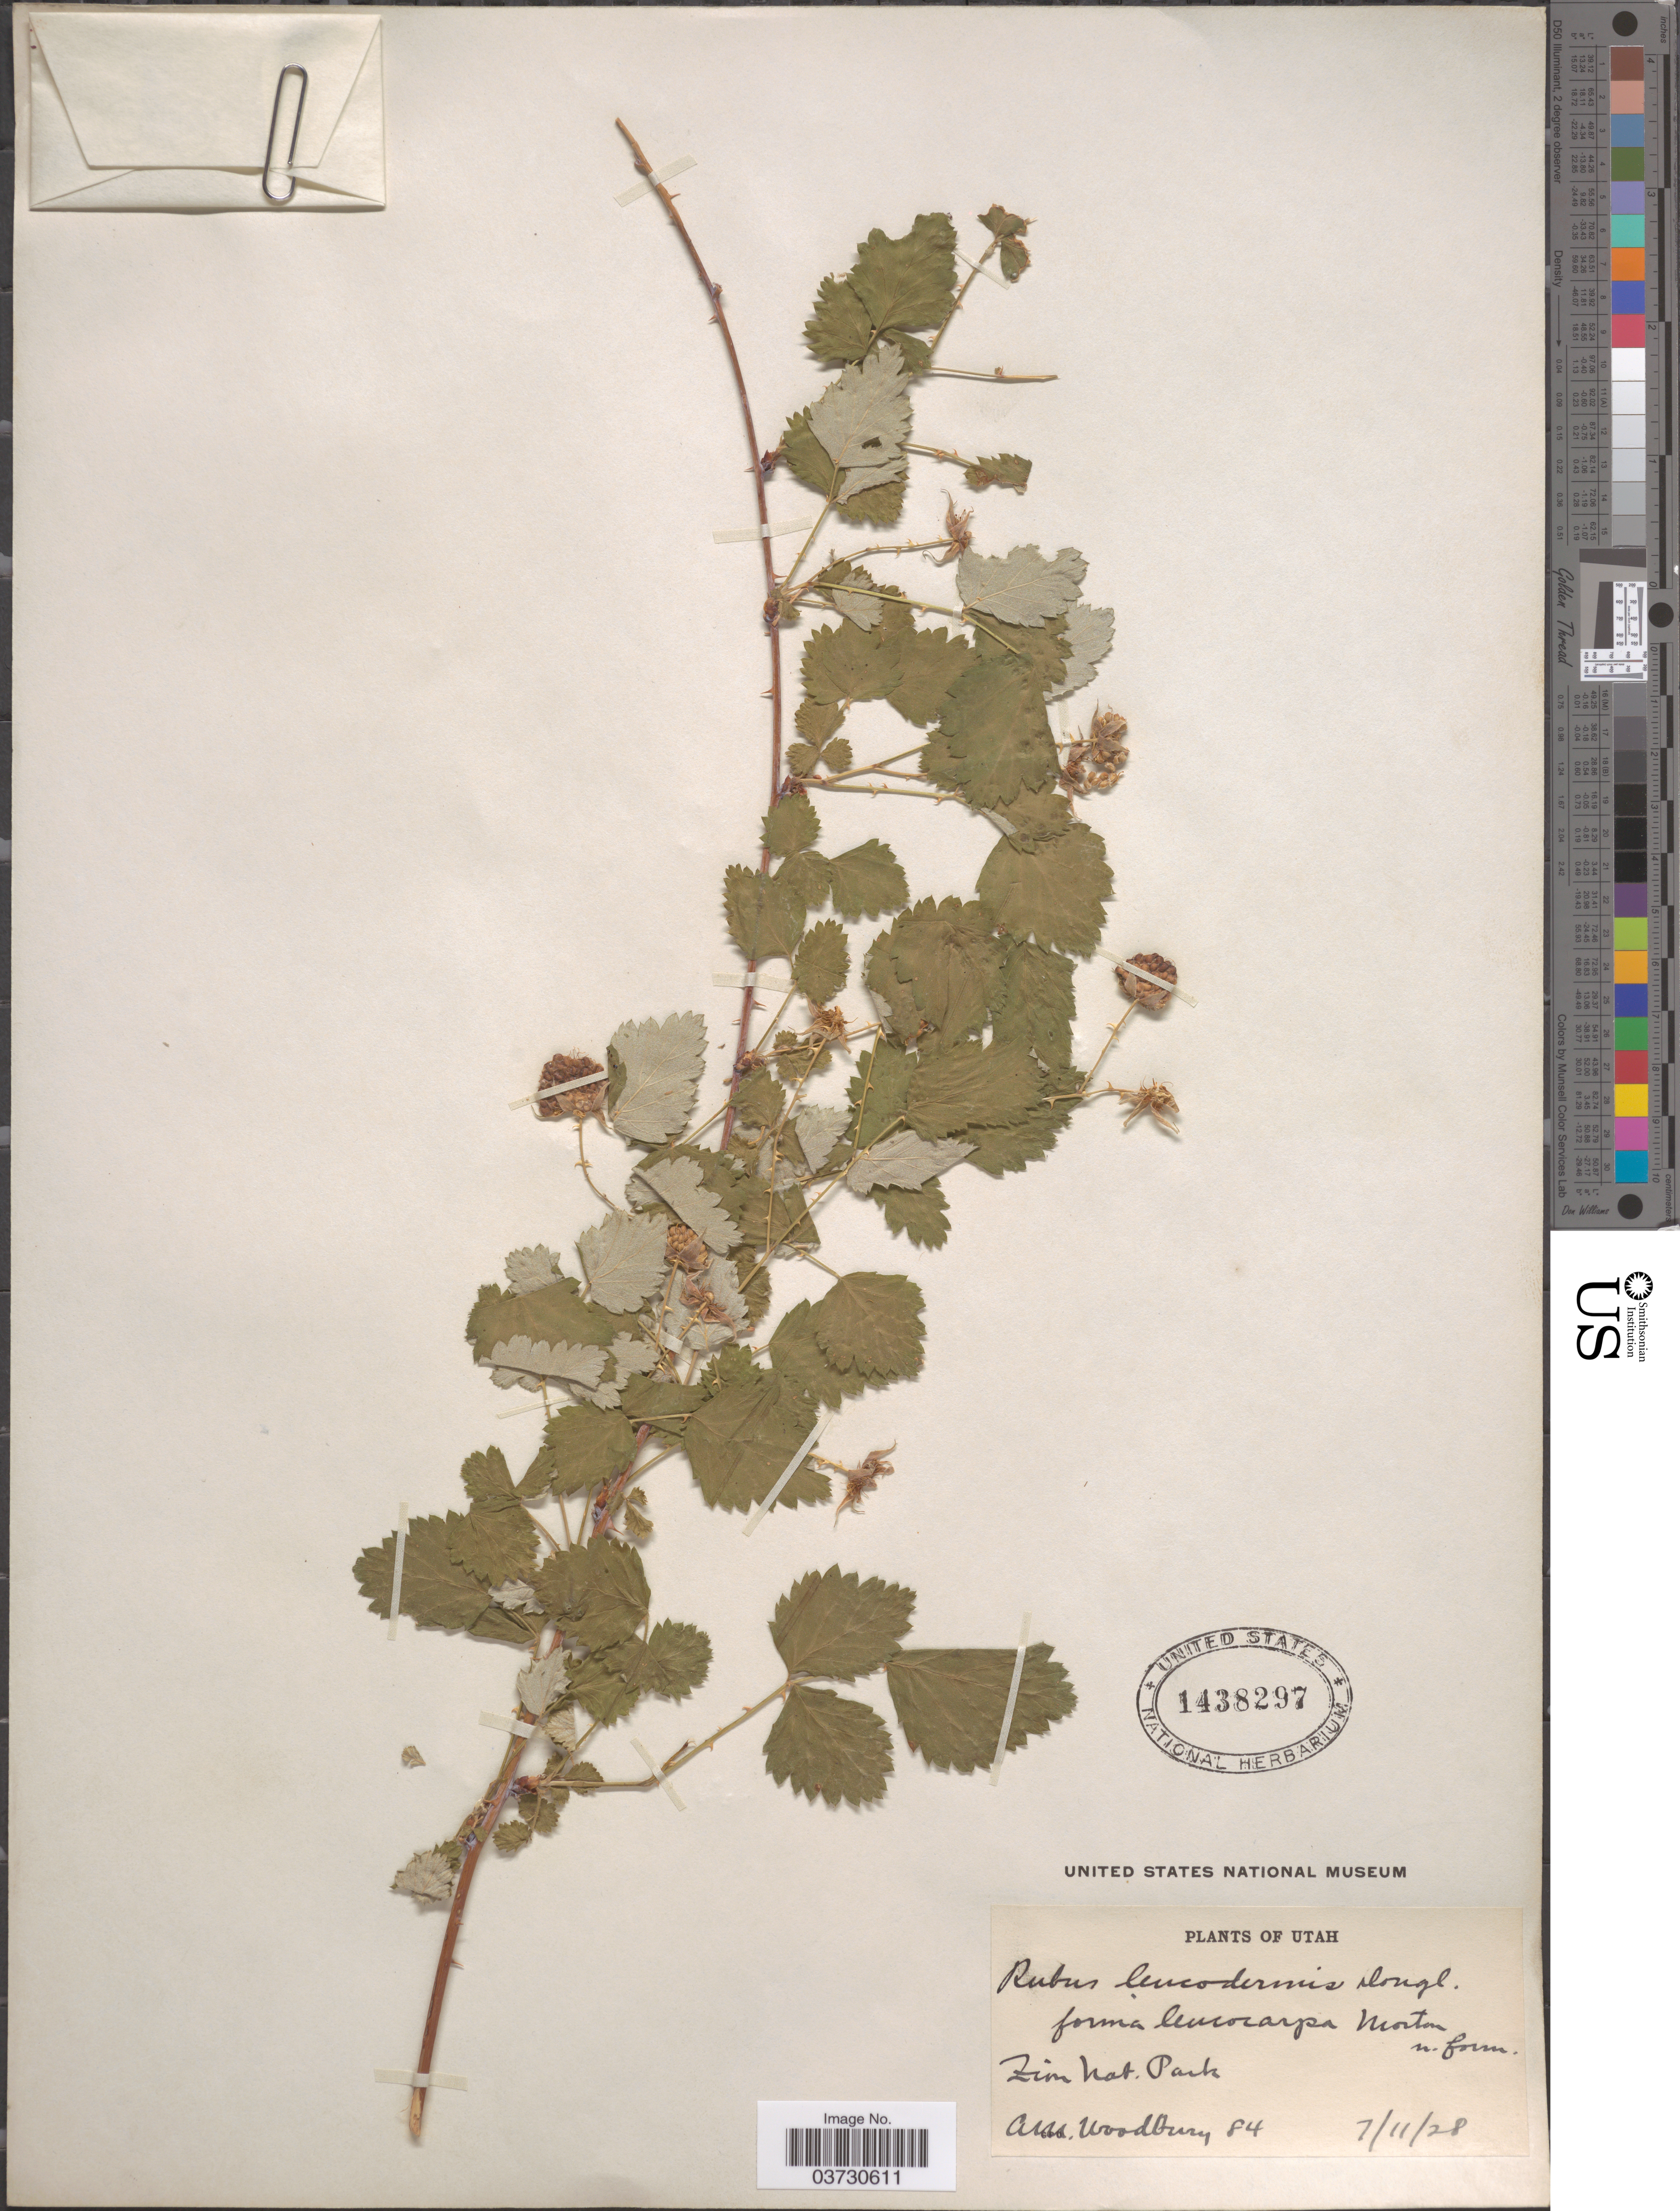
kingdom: Plantae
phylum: Tracheophyta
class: Magnoliopsida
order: Rosales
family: Rosaceae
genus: Rubus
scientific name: Rubus leucodermis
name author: Douglas ex Torr. & A. Gray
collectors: A. M. Woodbury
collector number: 84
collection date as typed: Transcribed d/m/y: 11/7/28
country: United States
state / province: Utah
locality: Zion Nat. Park.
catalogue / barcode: US 1438297